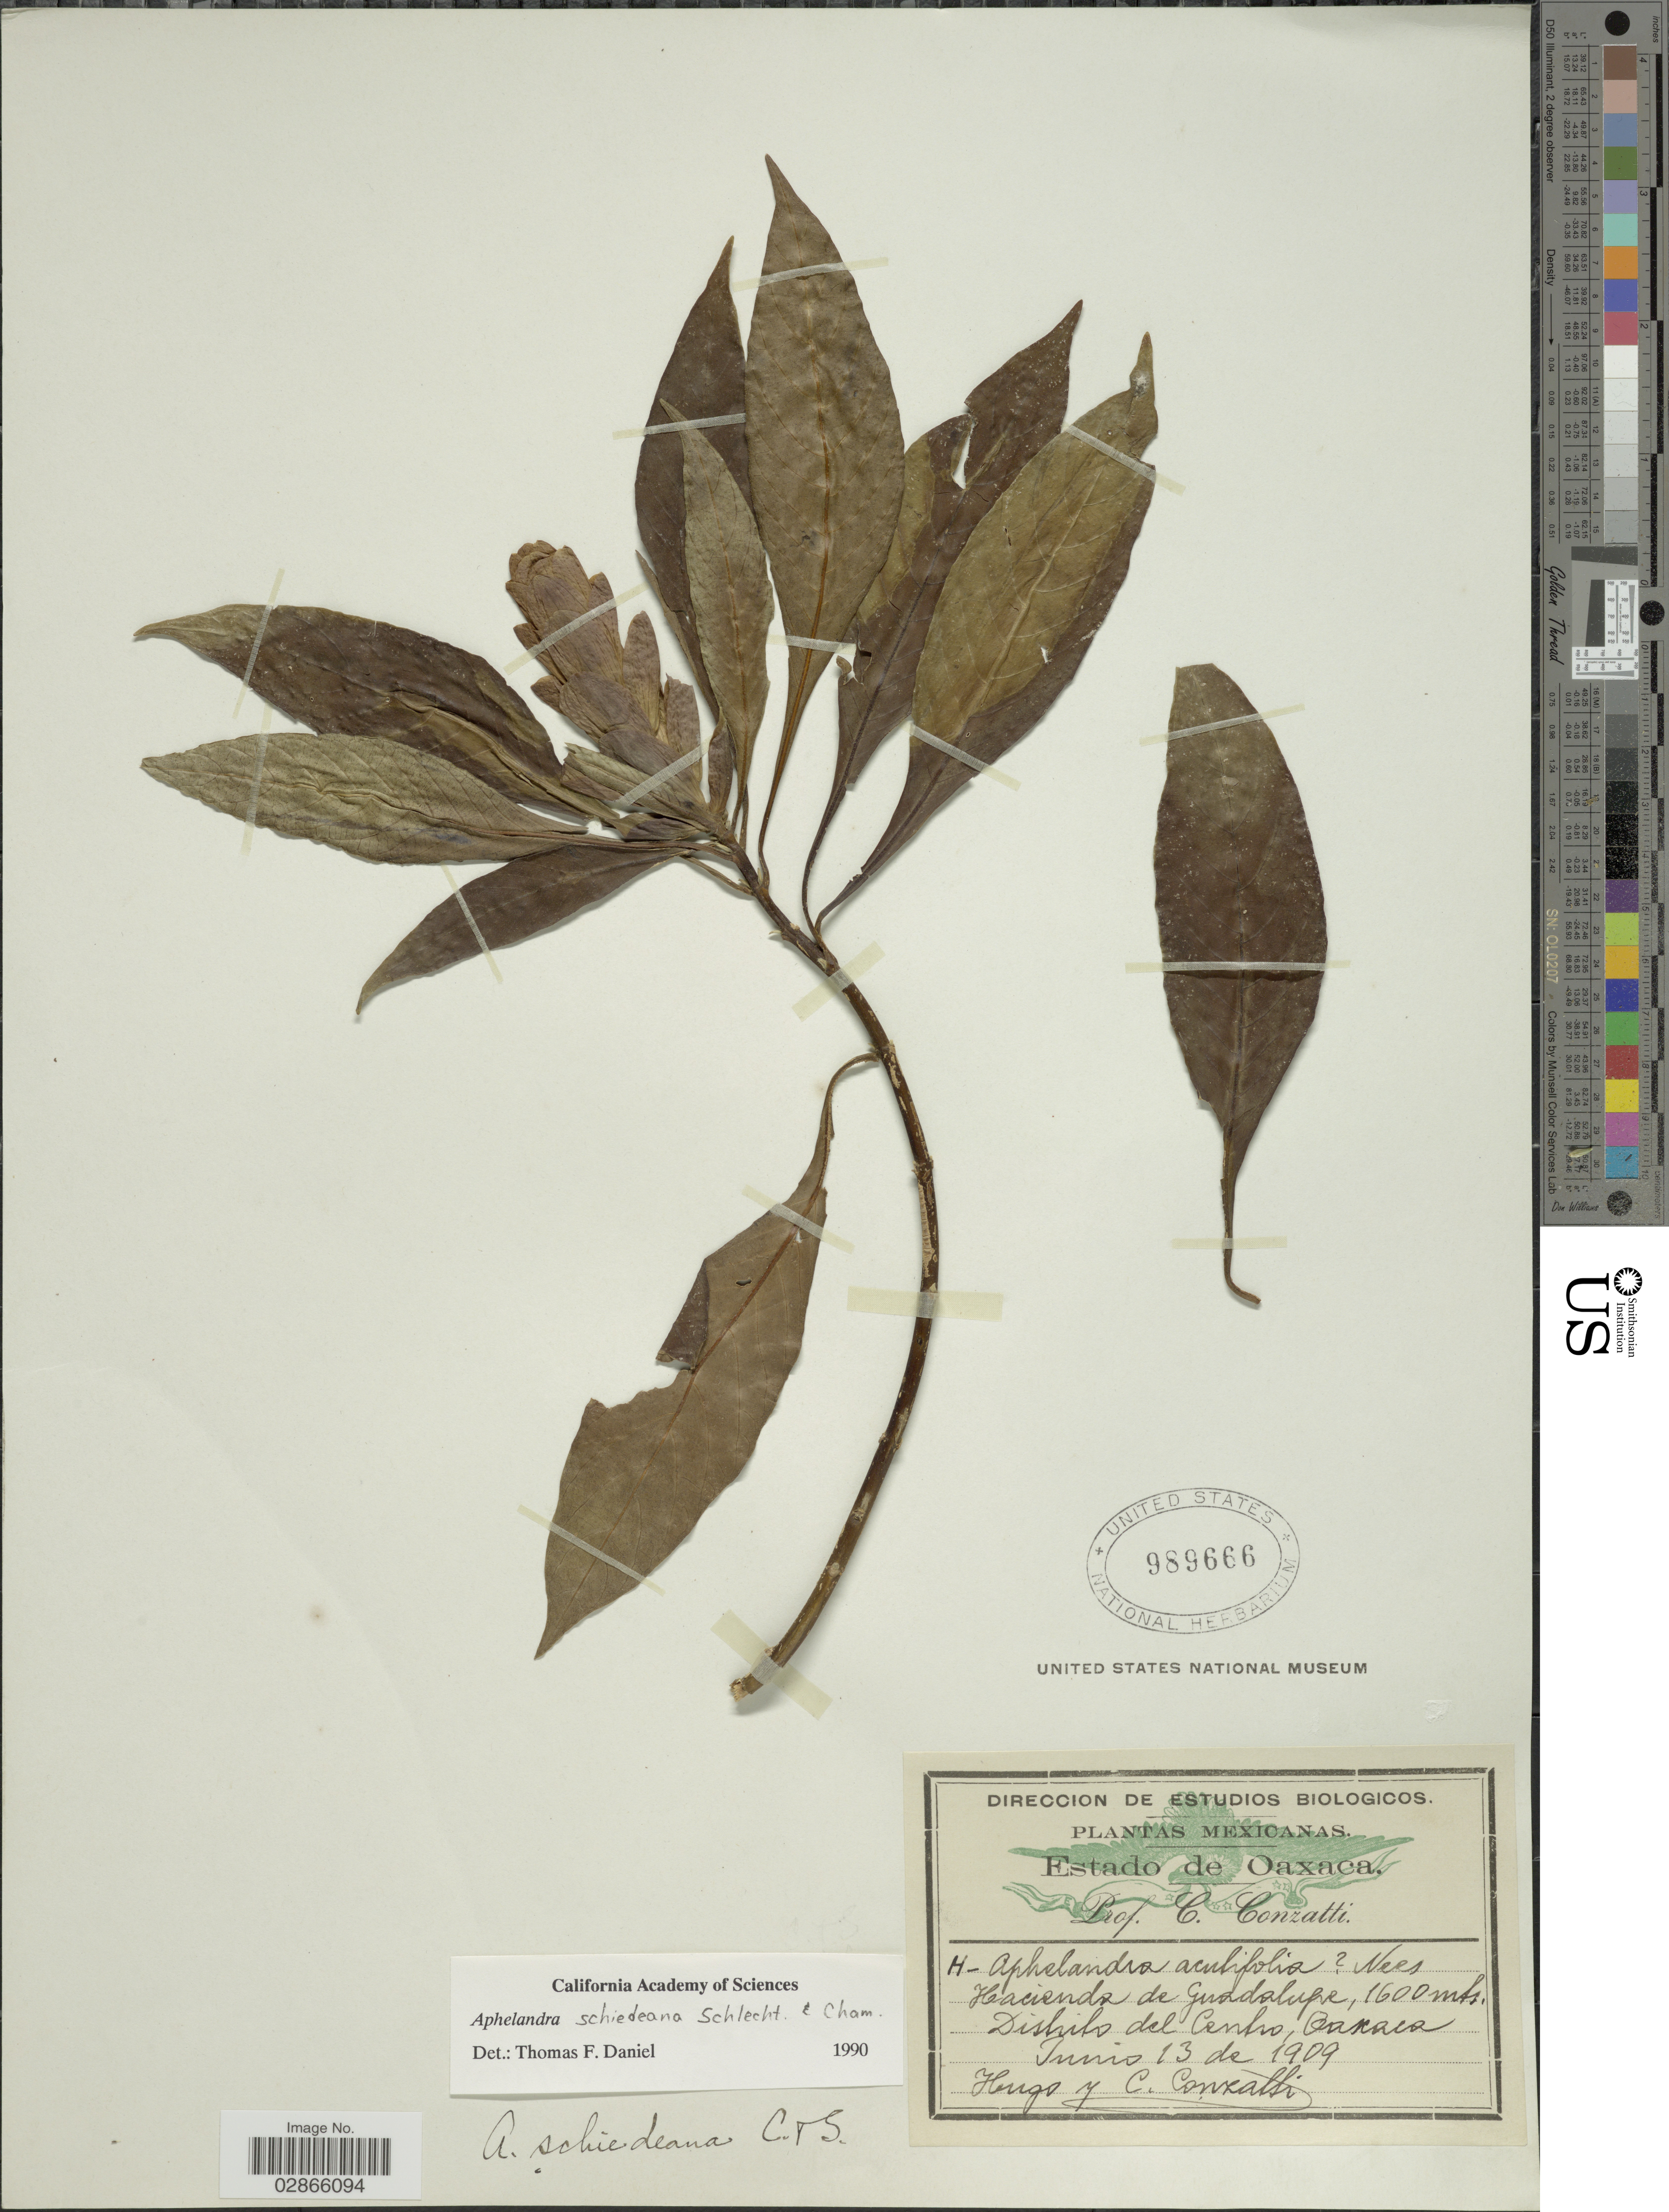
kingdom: Plantae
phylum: Tracheophyta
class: Magnoliopsida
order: Lamiales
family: Acanthaceae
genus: Aphelandra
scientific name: Aphelandra schiedeana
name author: Schltdl. & Cham.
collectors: H. Conzatti & C. Conzatti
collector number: H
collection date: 1909-06-13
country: Mexico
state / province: Oaxaca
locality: Hacienda de Guadalupe. Distrito del Centro Oaxaca.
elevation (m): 1600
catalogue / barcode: US 989666